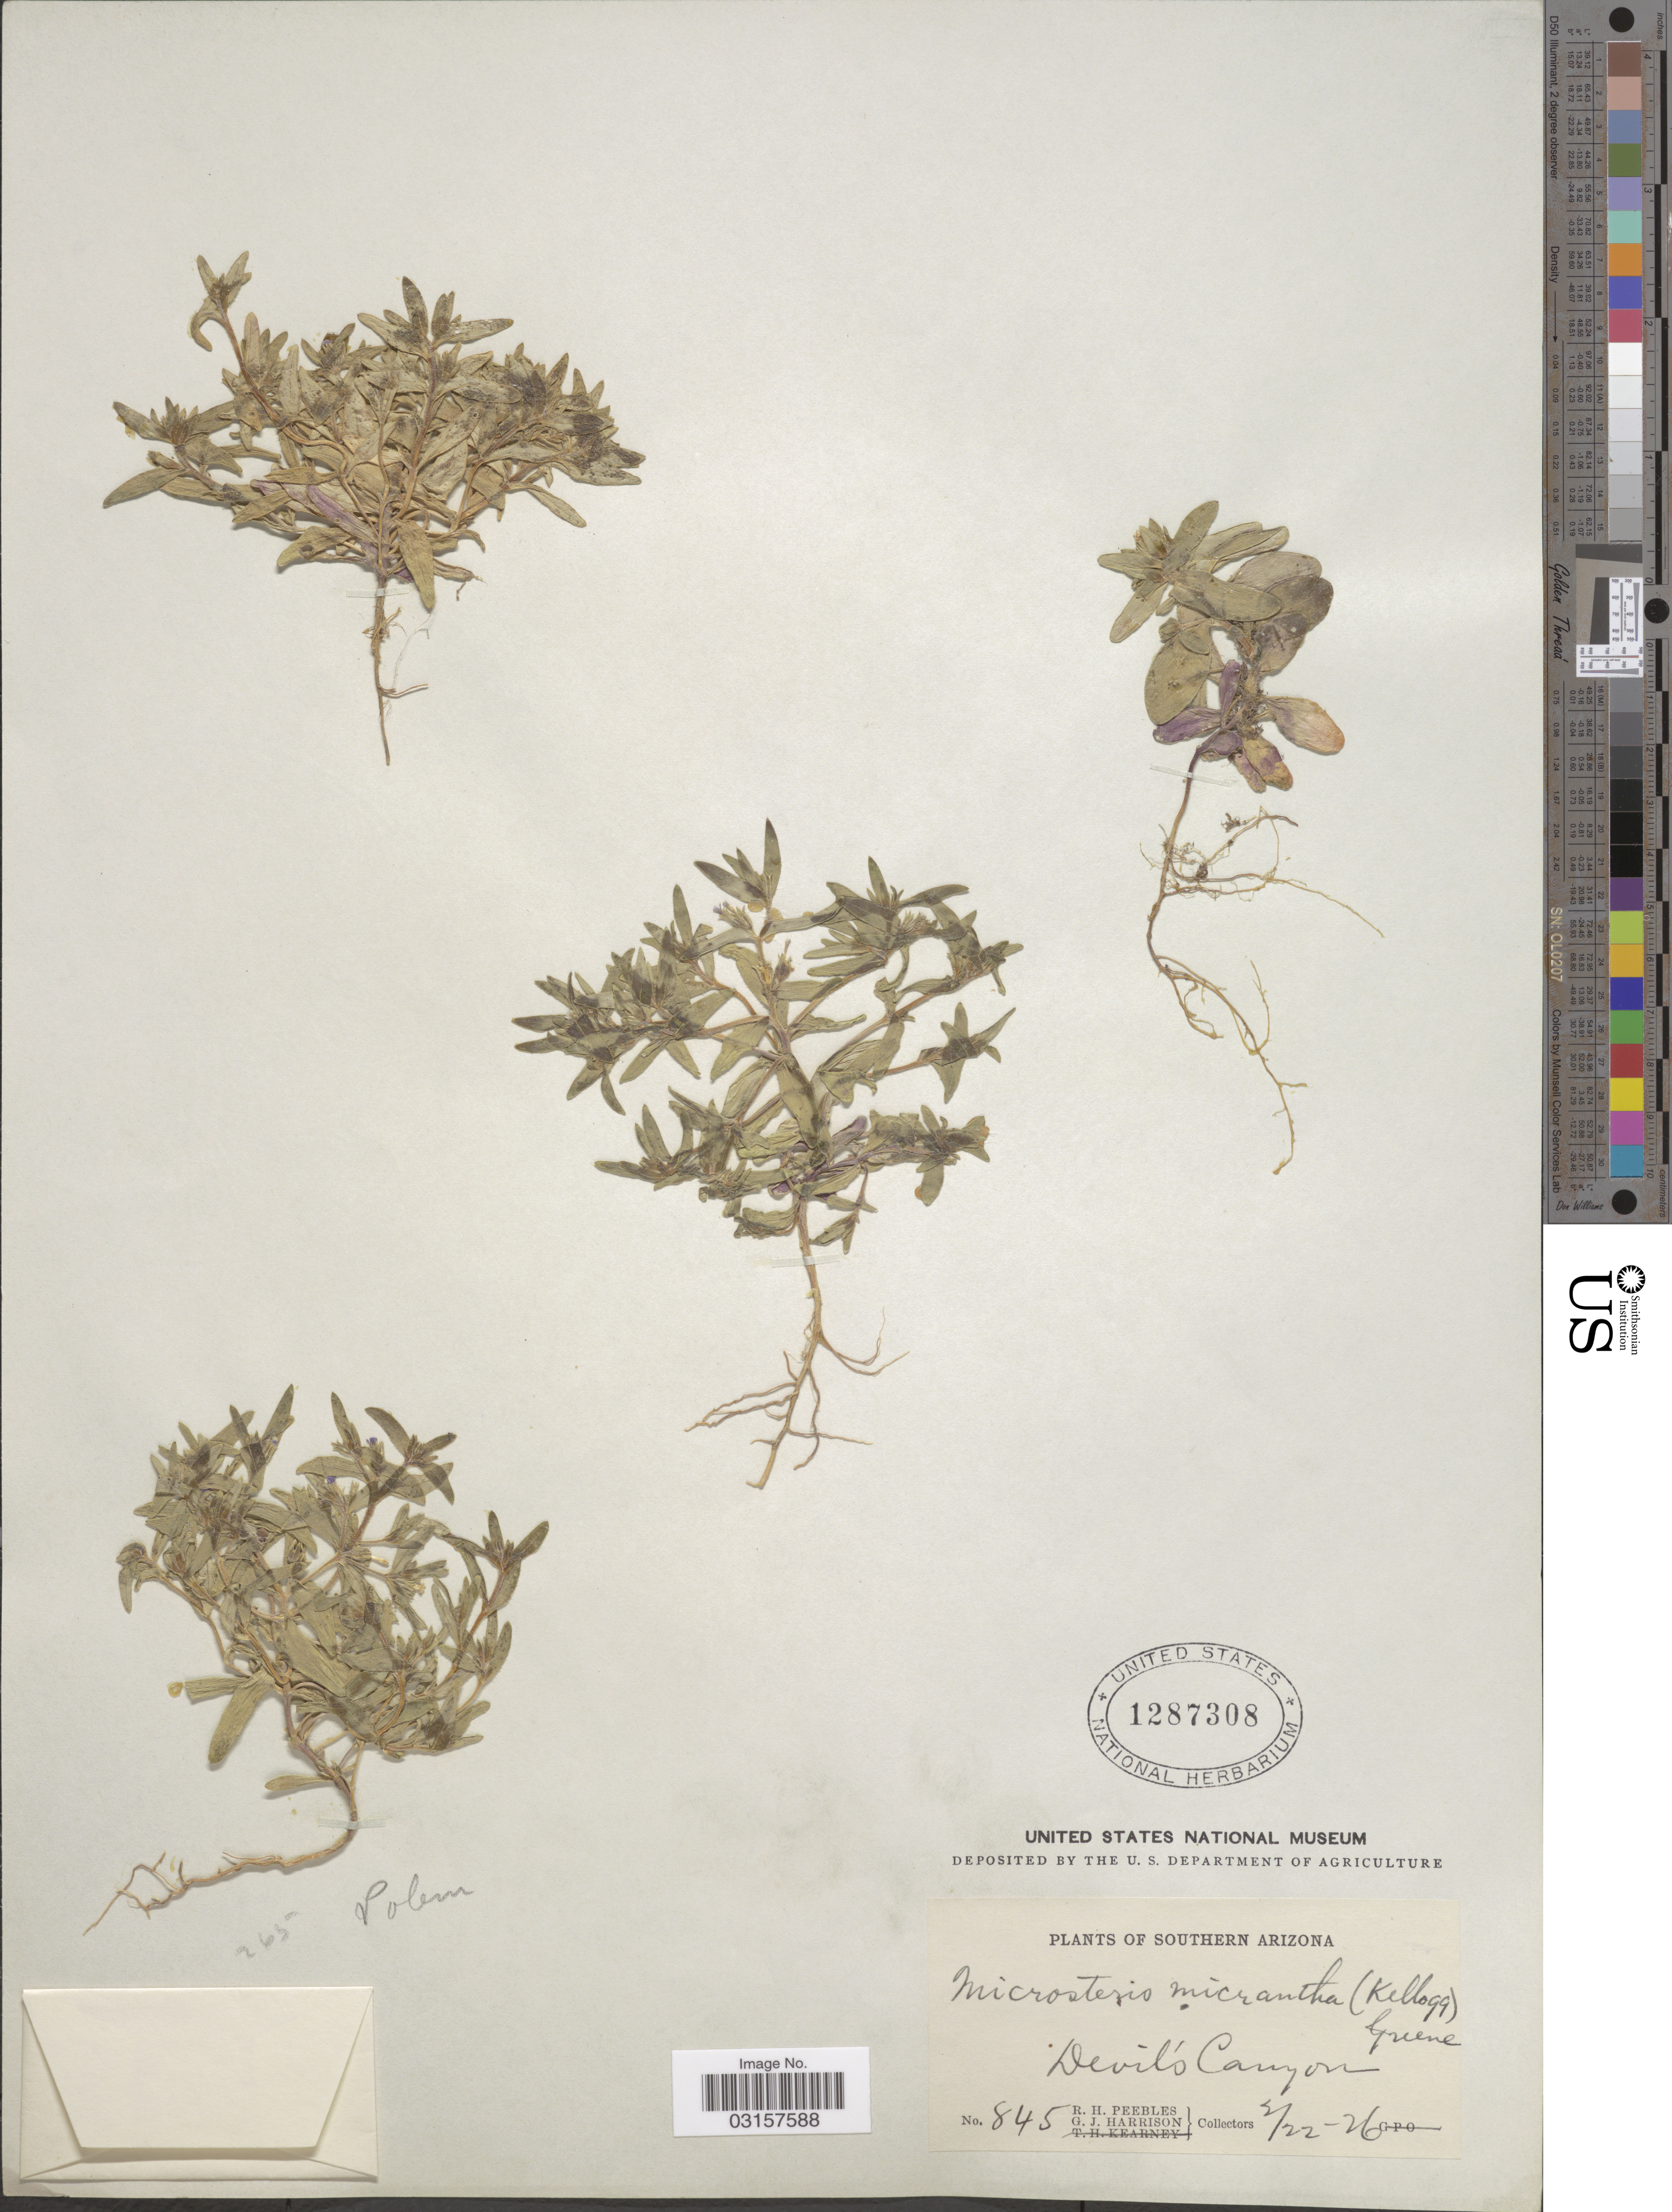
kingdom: Plantae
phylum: Tracheophyta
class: Magnoliopsida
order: Ericales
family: Polemoniaceae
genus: Microsteris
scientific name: Microsteris gracilis var. gracilis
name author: (Hook.) Greene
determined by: (US) Smithsonian Institution - National Museum of Natural History - Department of Botany (UNITED STATES)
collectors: R. H. Peebles & G. J. Harrison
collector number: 845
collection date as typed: Transcribed d/m/y: 22/5/26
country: United States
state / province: Arizona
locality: Southern Arizona, Devil's Canyon.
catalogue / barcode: US 1287308